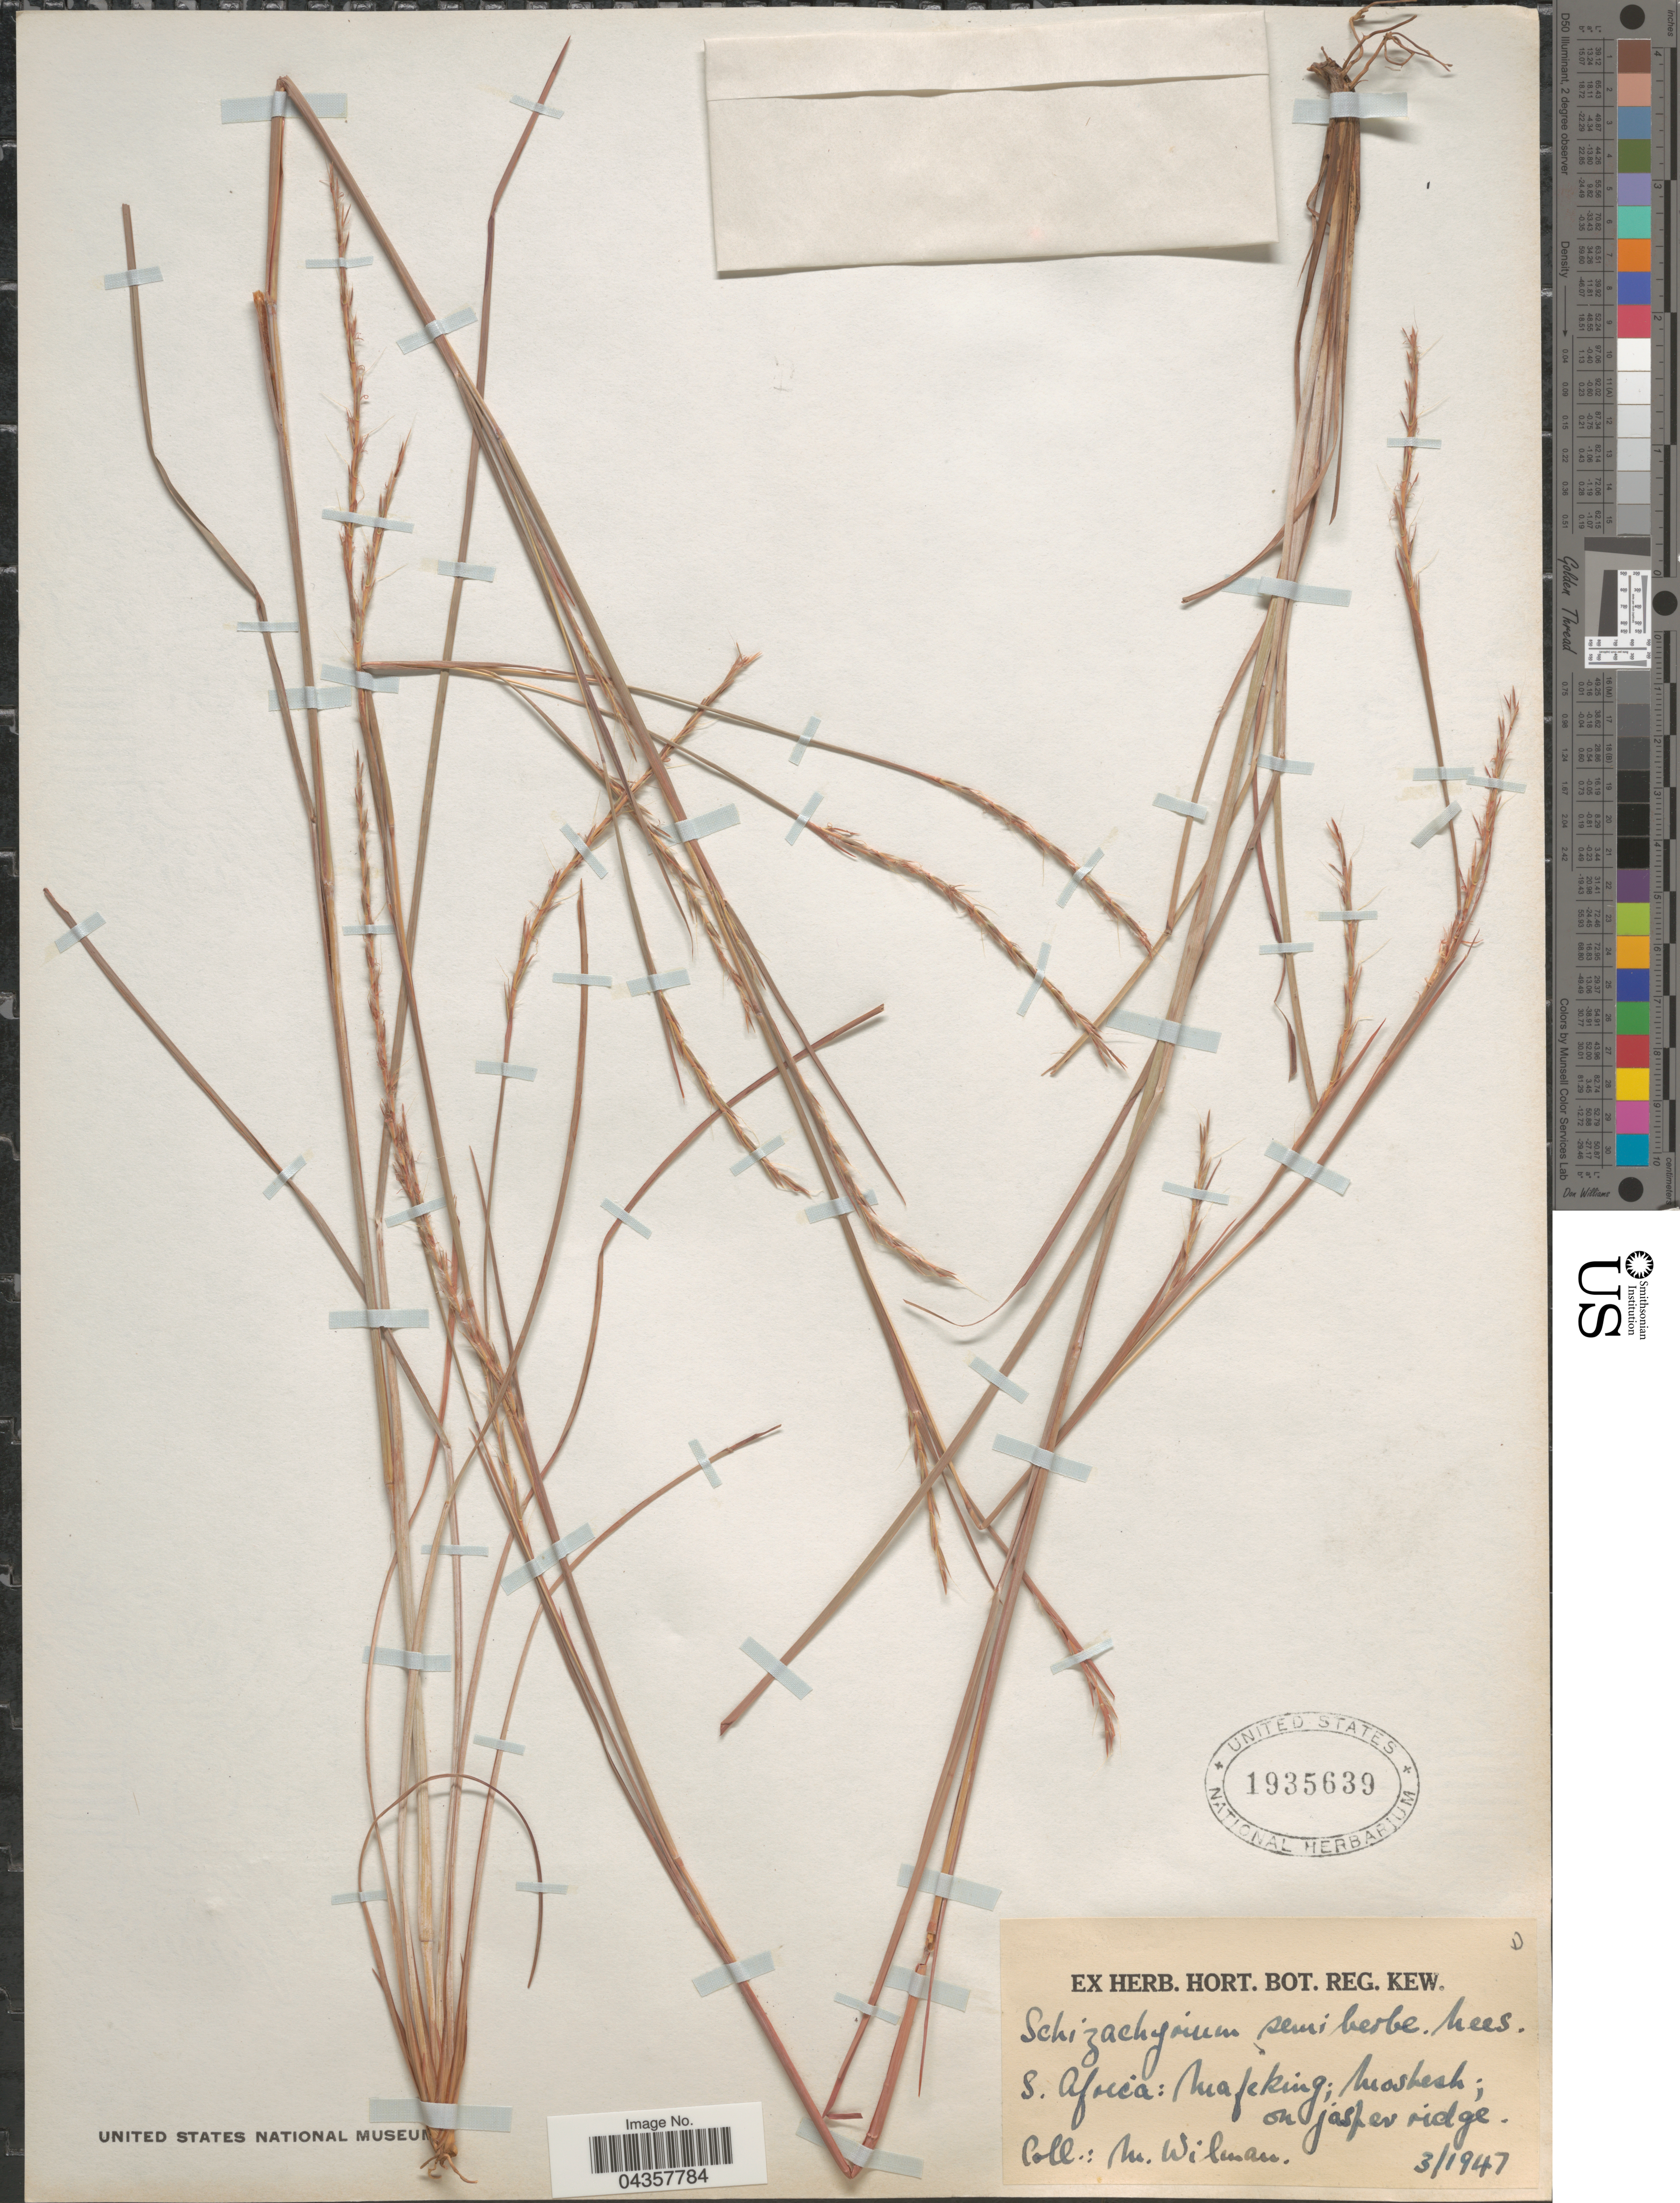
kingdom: Plantae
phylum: Tracheophyta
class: Liliopsida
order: Poales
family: Poaceae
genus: Schizachyrium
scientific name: Schizachyrium sanguineum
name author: (Retz.) Alston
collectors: M. Wilman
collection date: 1947-03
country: South Africa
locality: Mafeking; Moshesh; on jasper ridge.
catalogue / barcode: US 1935639